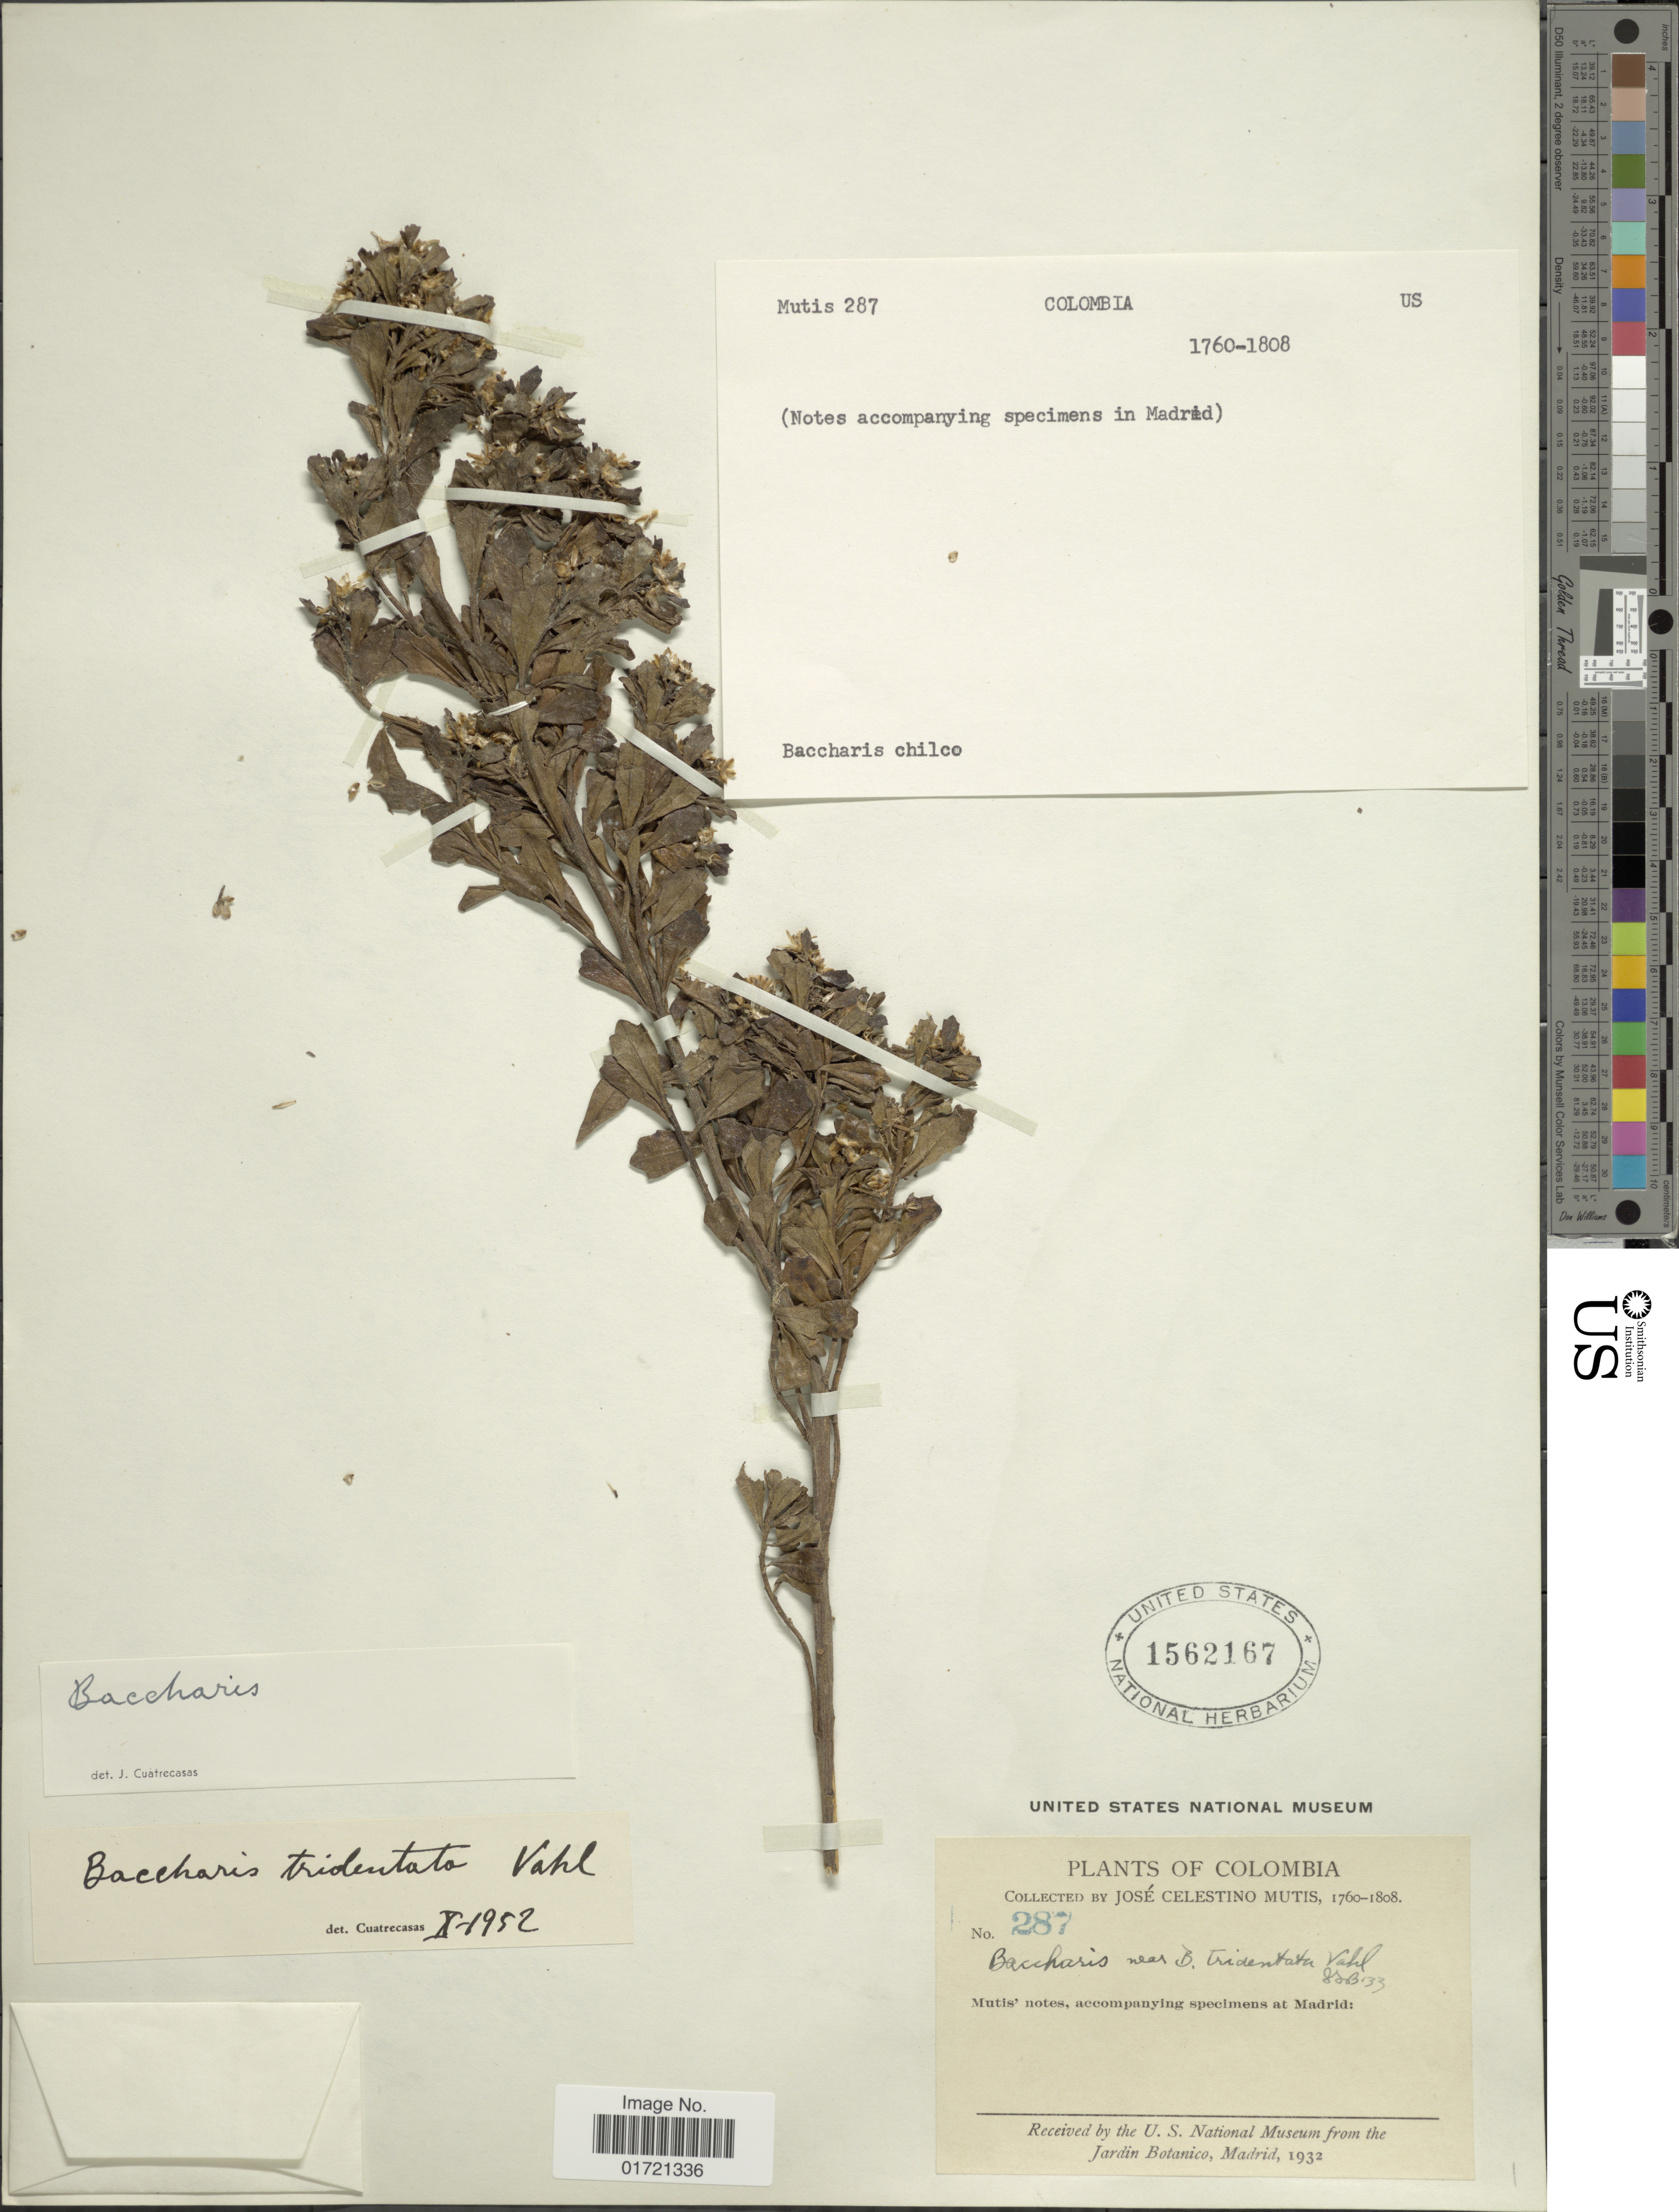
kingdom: Plantae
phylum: Tracheophyta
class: Magnoliopsida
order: Asterales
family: Asteraceae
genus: Baccharis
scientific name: Baccharis resinosa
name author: Kunth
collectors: J. C. B. Mutis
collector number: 287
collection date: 1760/1808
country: Colombia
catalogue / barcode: US 1562167